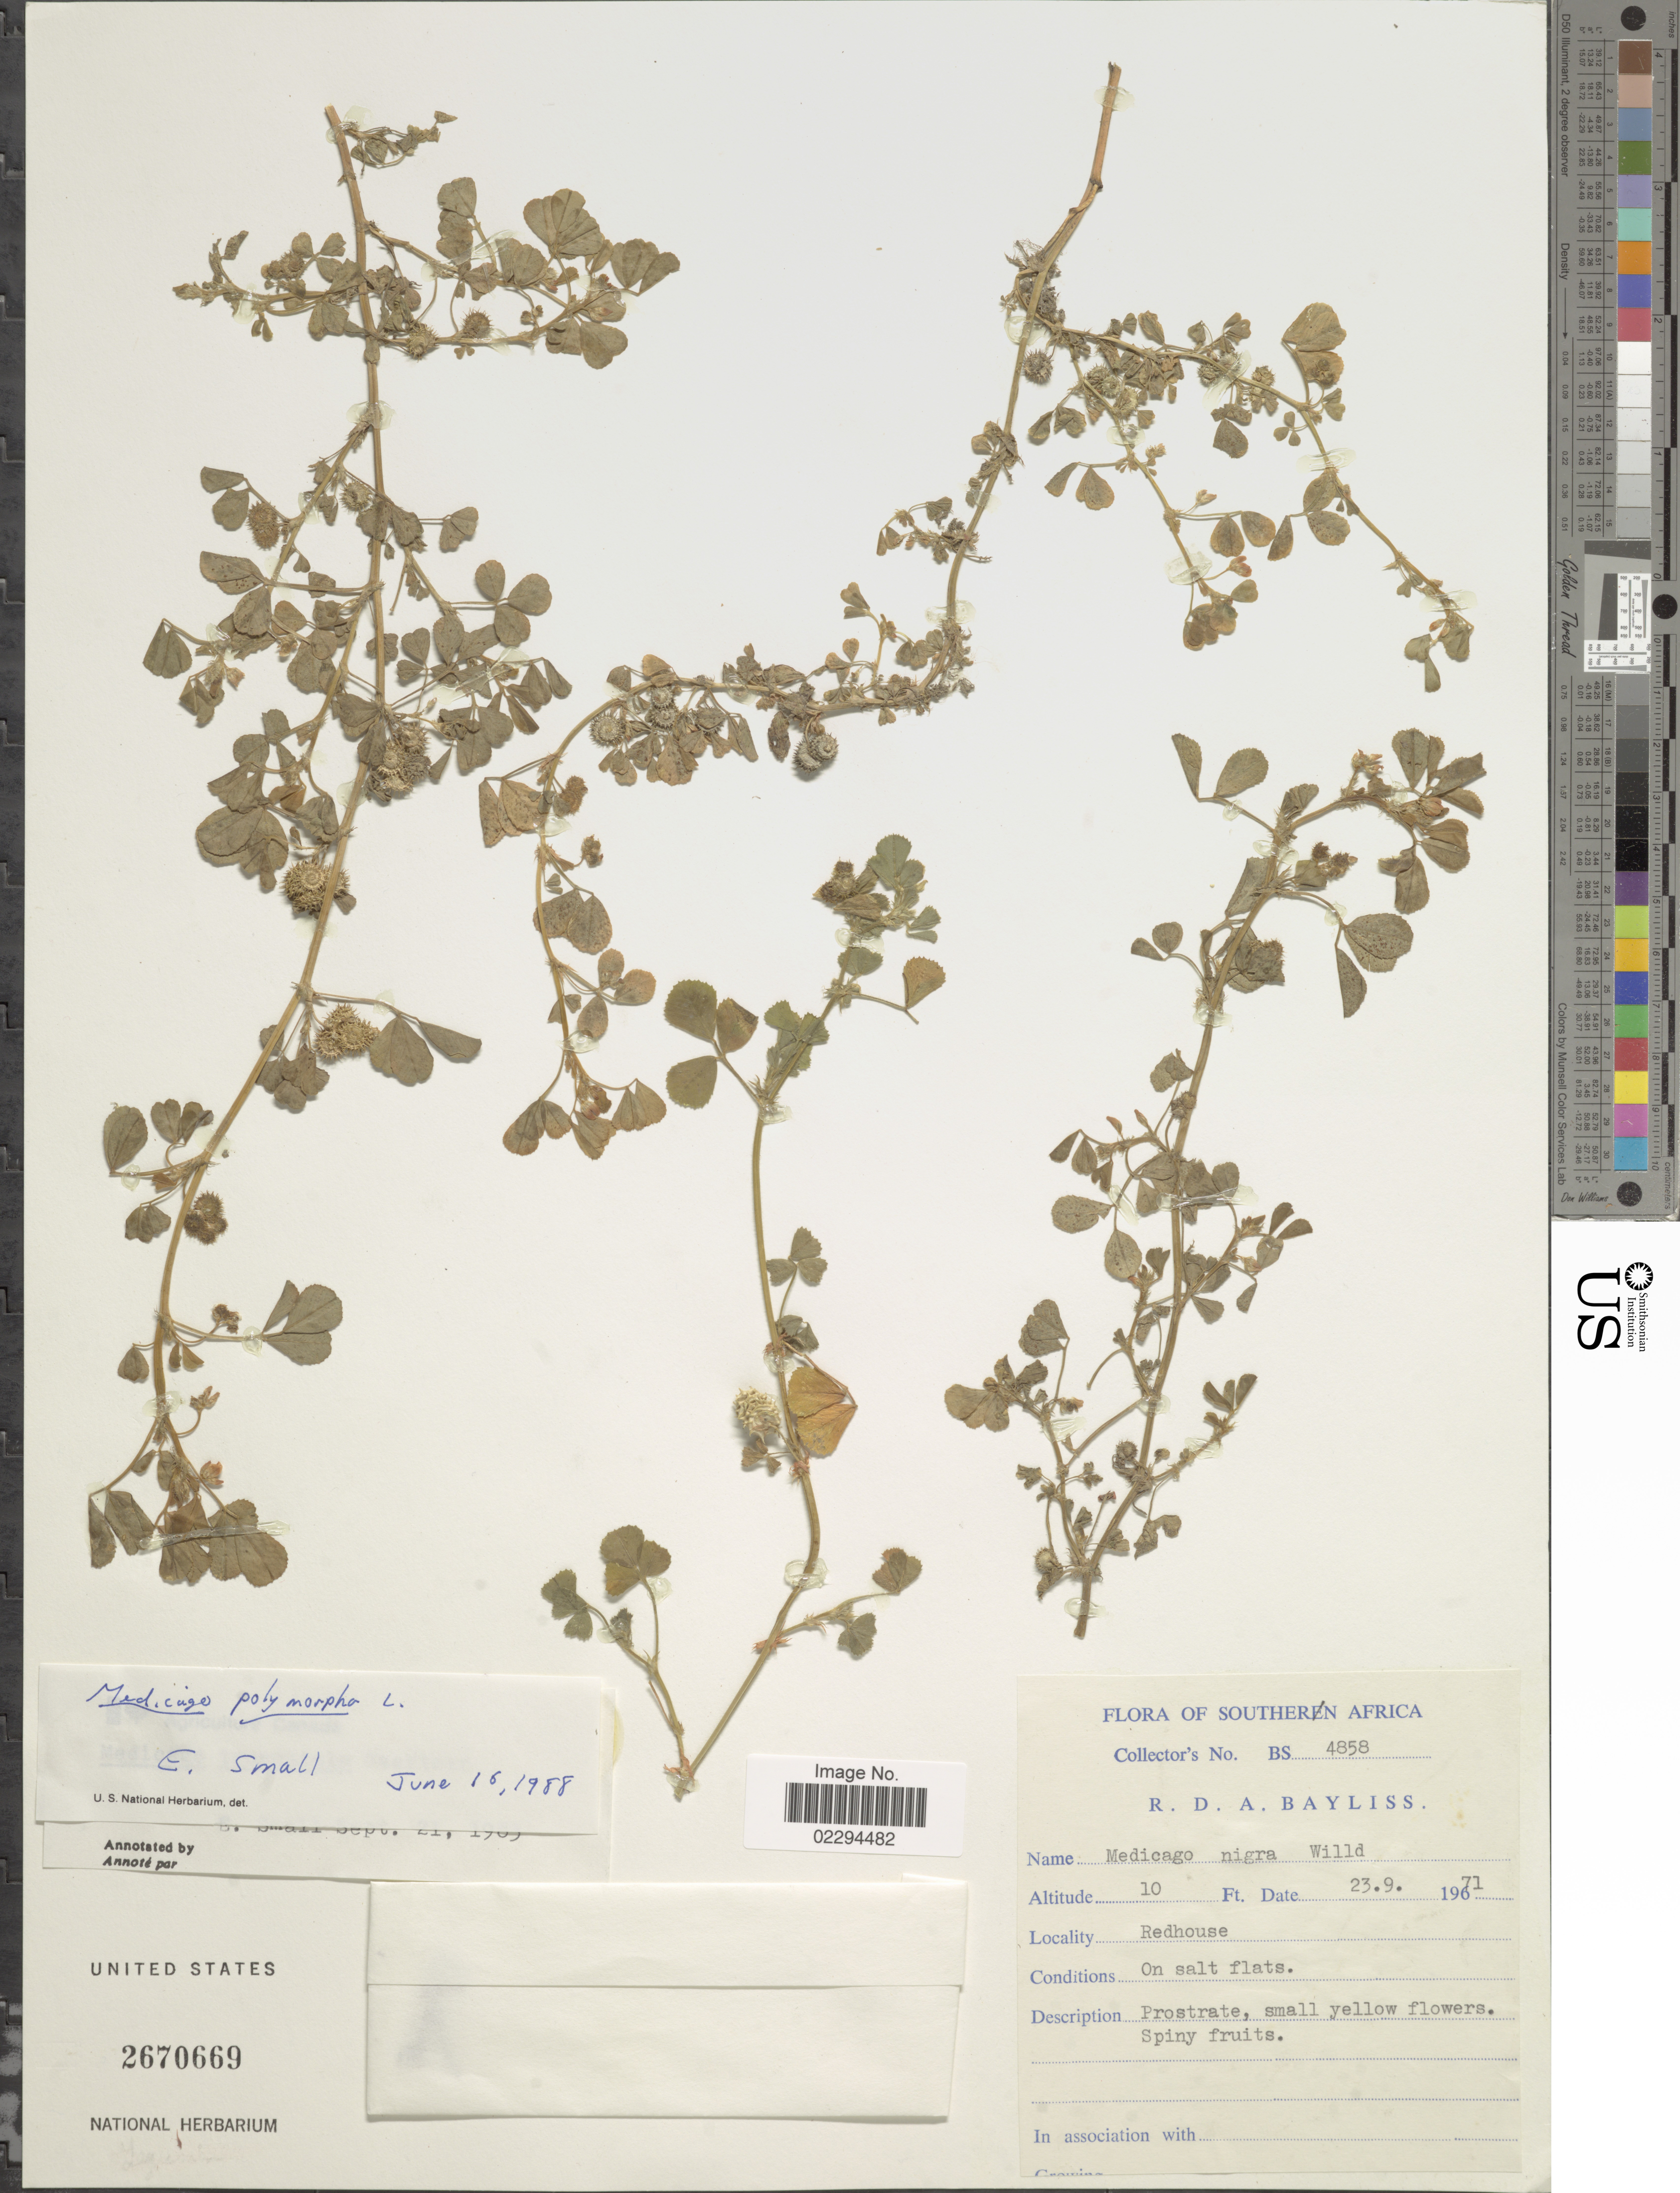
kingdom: Plantae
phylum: Tracheophyta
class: Magnoliopsida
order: Fabales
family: Fabaceae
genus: Medicago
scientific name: Medicago polymorpha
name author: L.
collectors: R. Bayliss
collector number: BS 4858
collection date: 1971-09-23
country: South Africa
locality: Redhouse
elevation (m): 3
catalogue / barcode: US 2670669